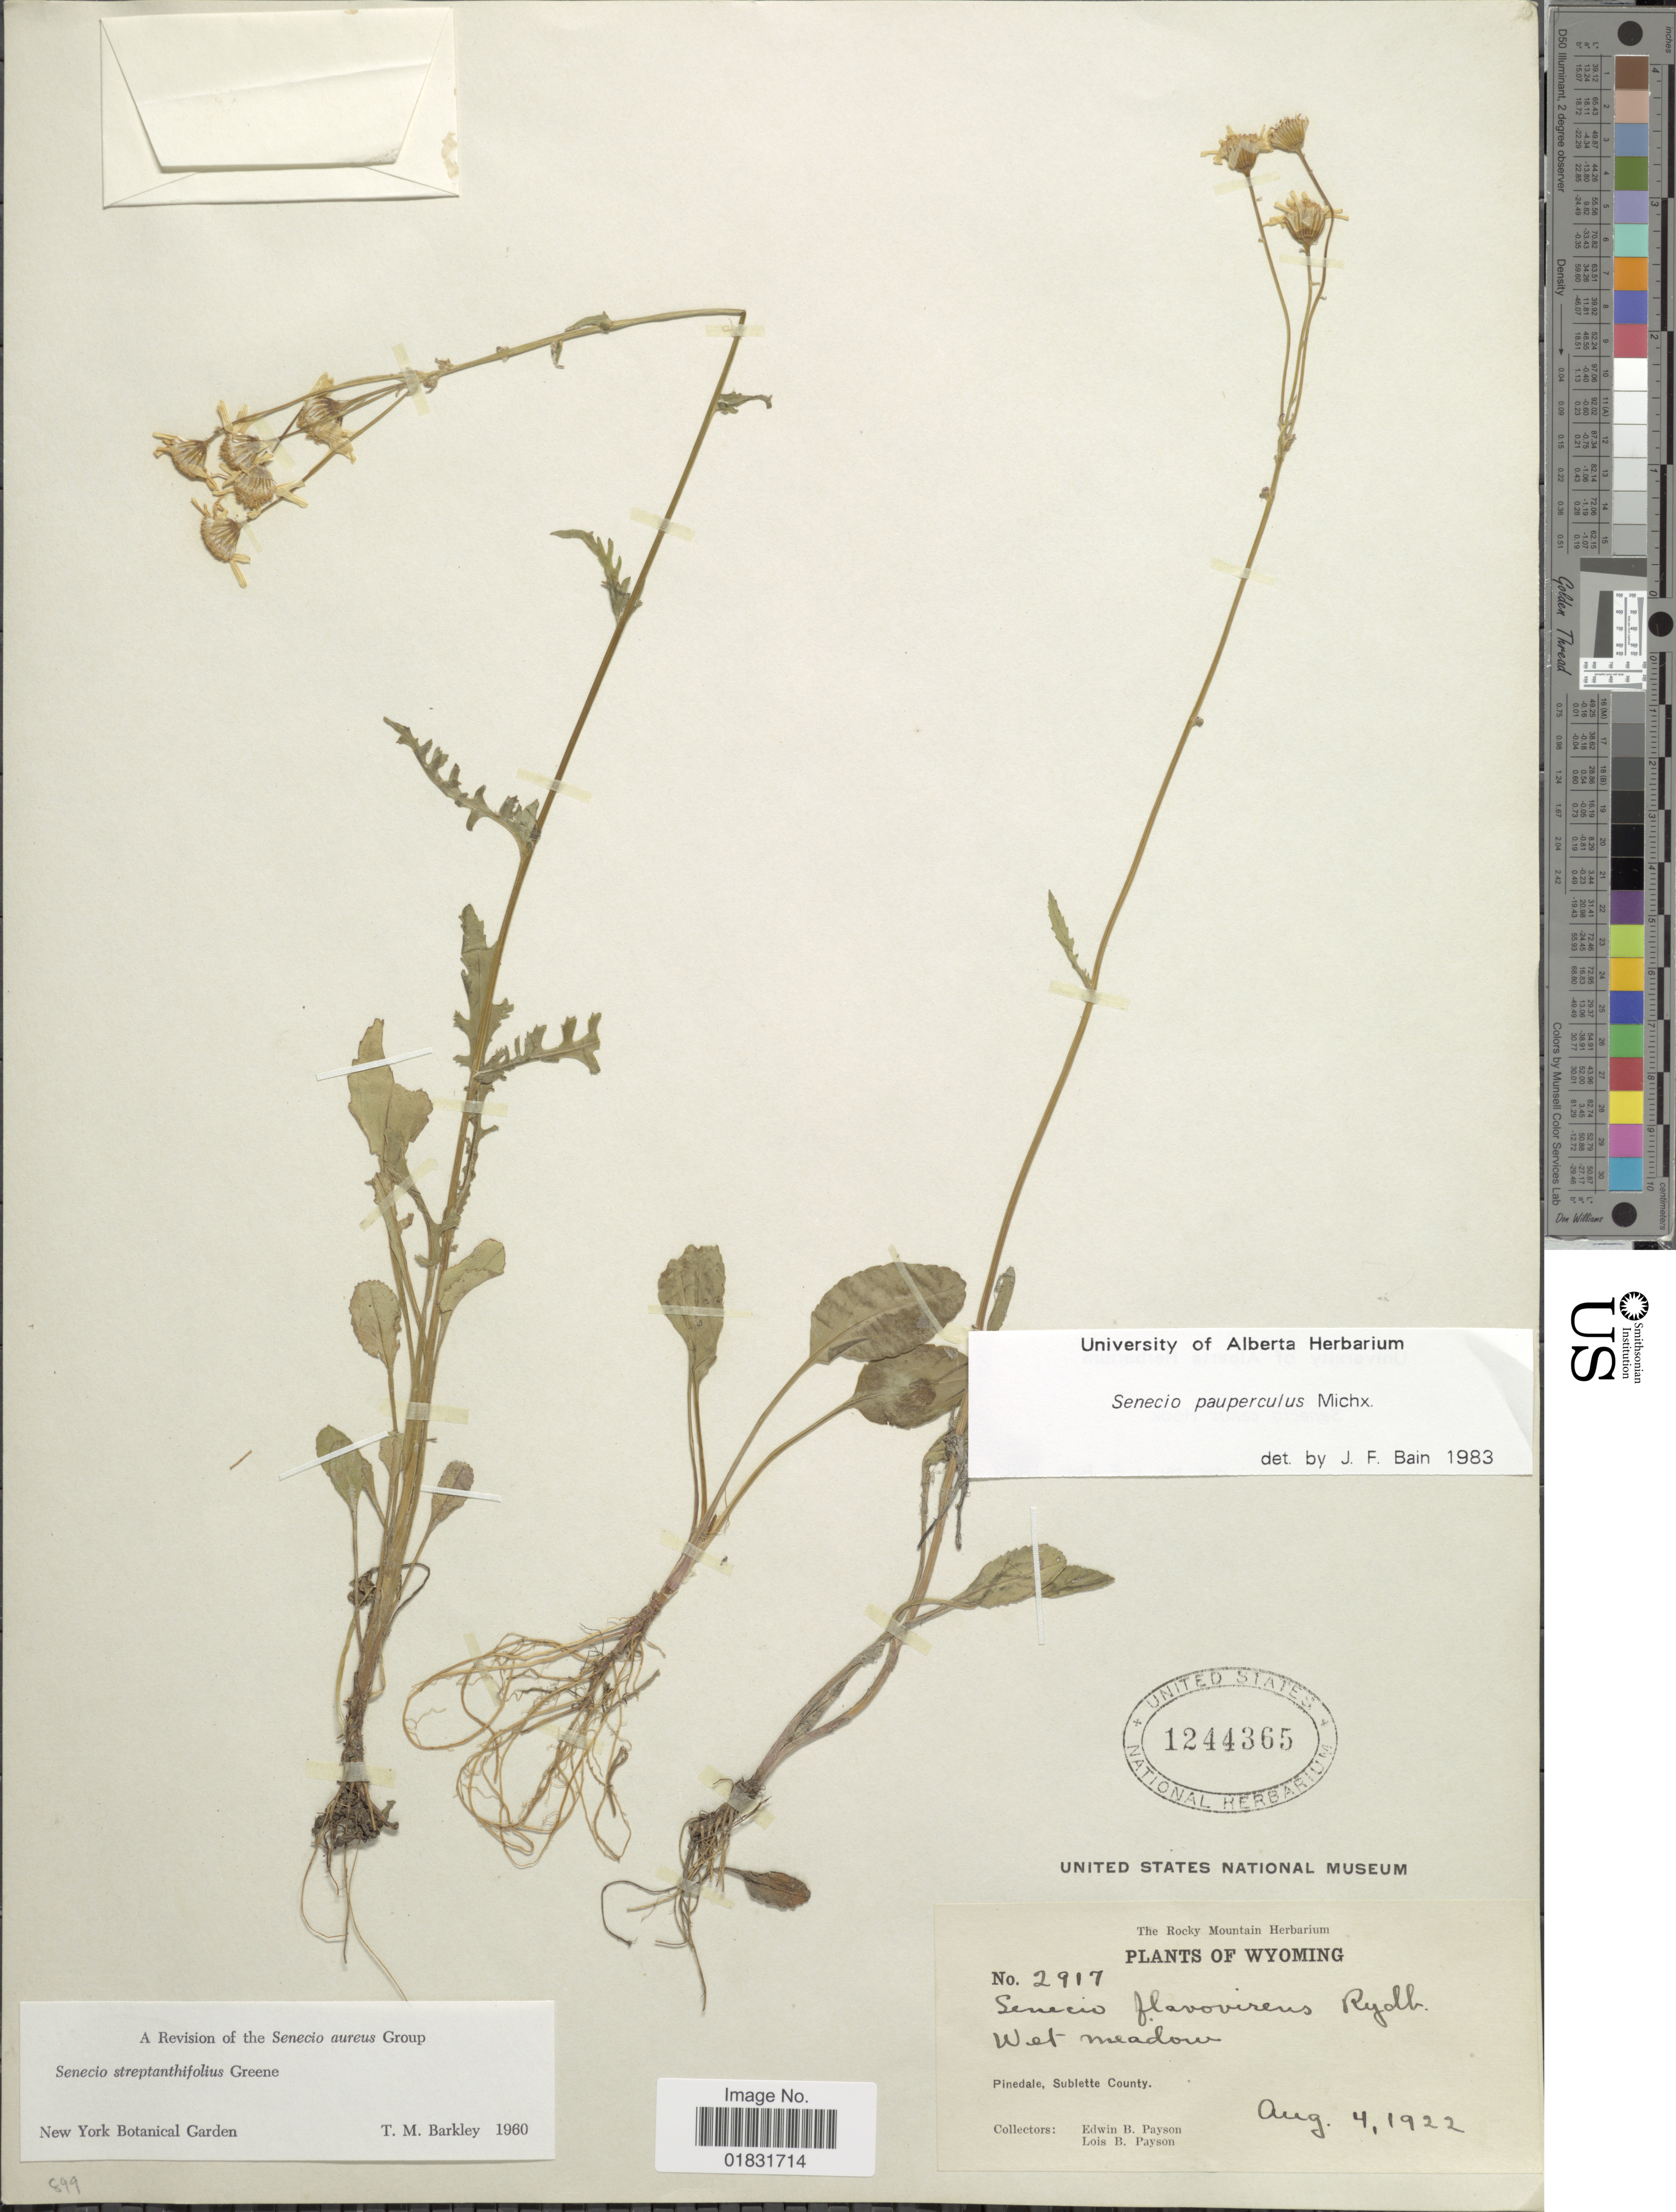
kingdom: Plantae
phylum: Tracheophyta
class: Magnoliopsida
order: Asterales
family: Asteraceae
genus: Packera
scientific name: Packera paupercula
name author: (Michx.) Á. Löve & D. Löve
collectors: E. B. Payson & L. Payson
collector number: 2917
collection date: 1922-08-04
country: United States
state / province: Wyoming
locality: Wet meadow, Pinedale, Sublette County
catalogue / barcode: US 1244365